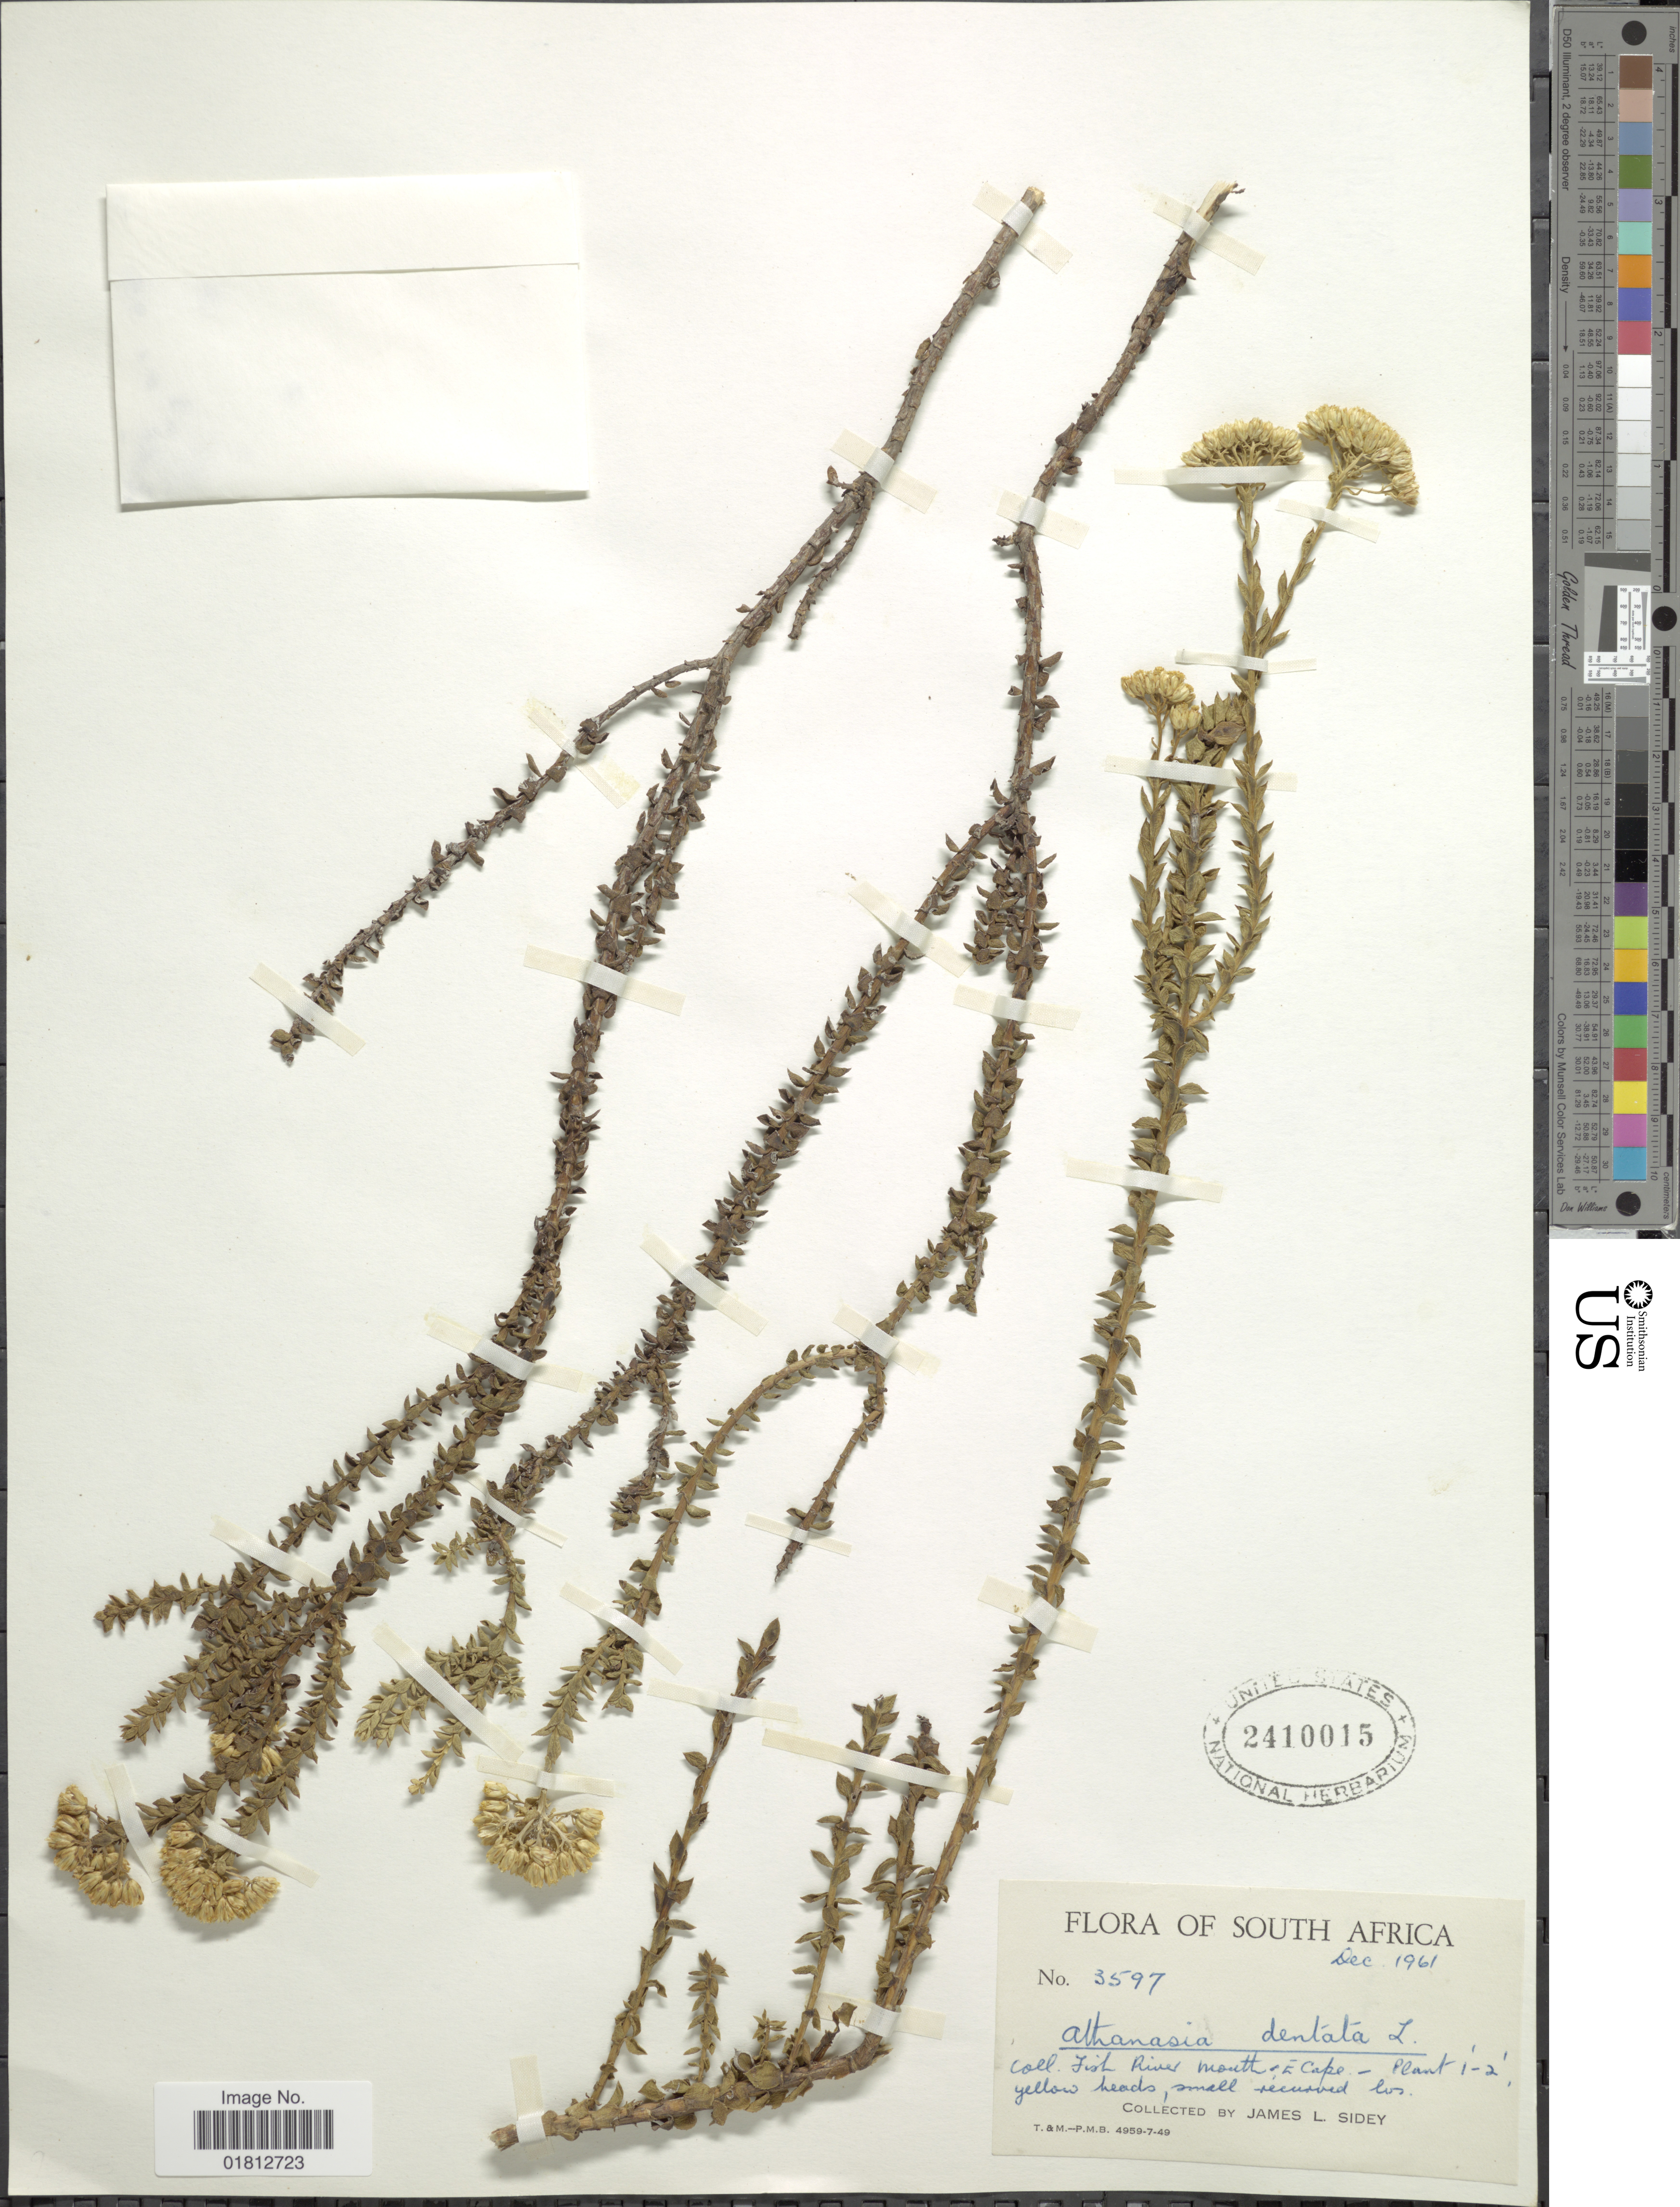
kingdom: Plantae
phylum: Tracheophyta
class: Magnoliopsida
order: Asterales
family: Asteraceae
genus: Athanasia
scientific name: Athanasia dentata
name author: (L.) L.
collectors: J. L. Sidey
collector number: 3597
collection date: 1961-12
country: South Africa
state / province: Eastern Cape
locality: Fish River mouth, E. Cape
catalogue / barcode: US 2410015